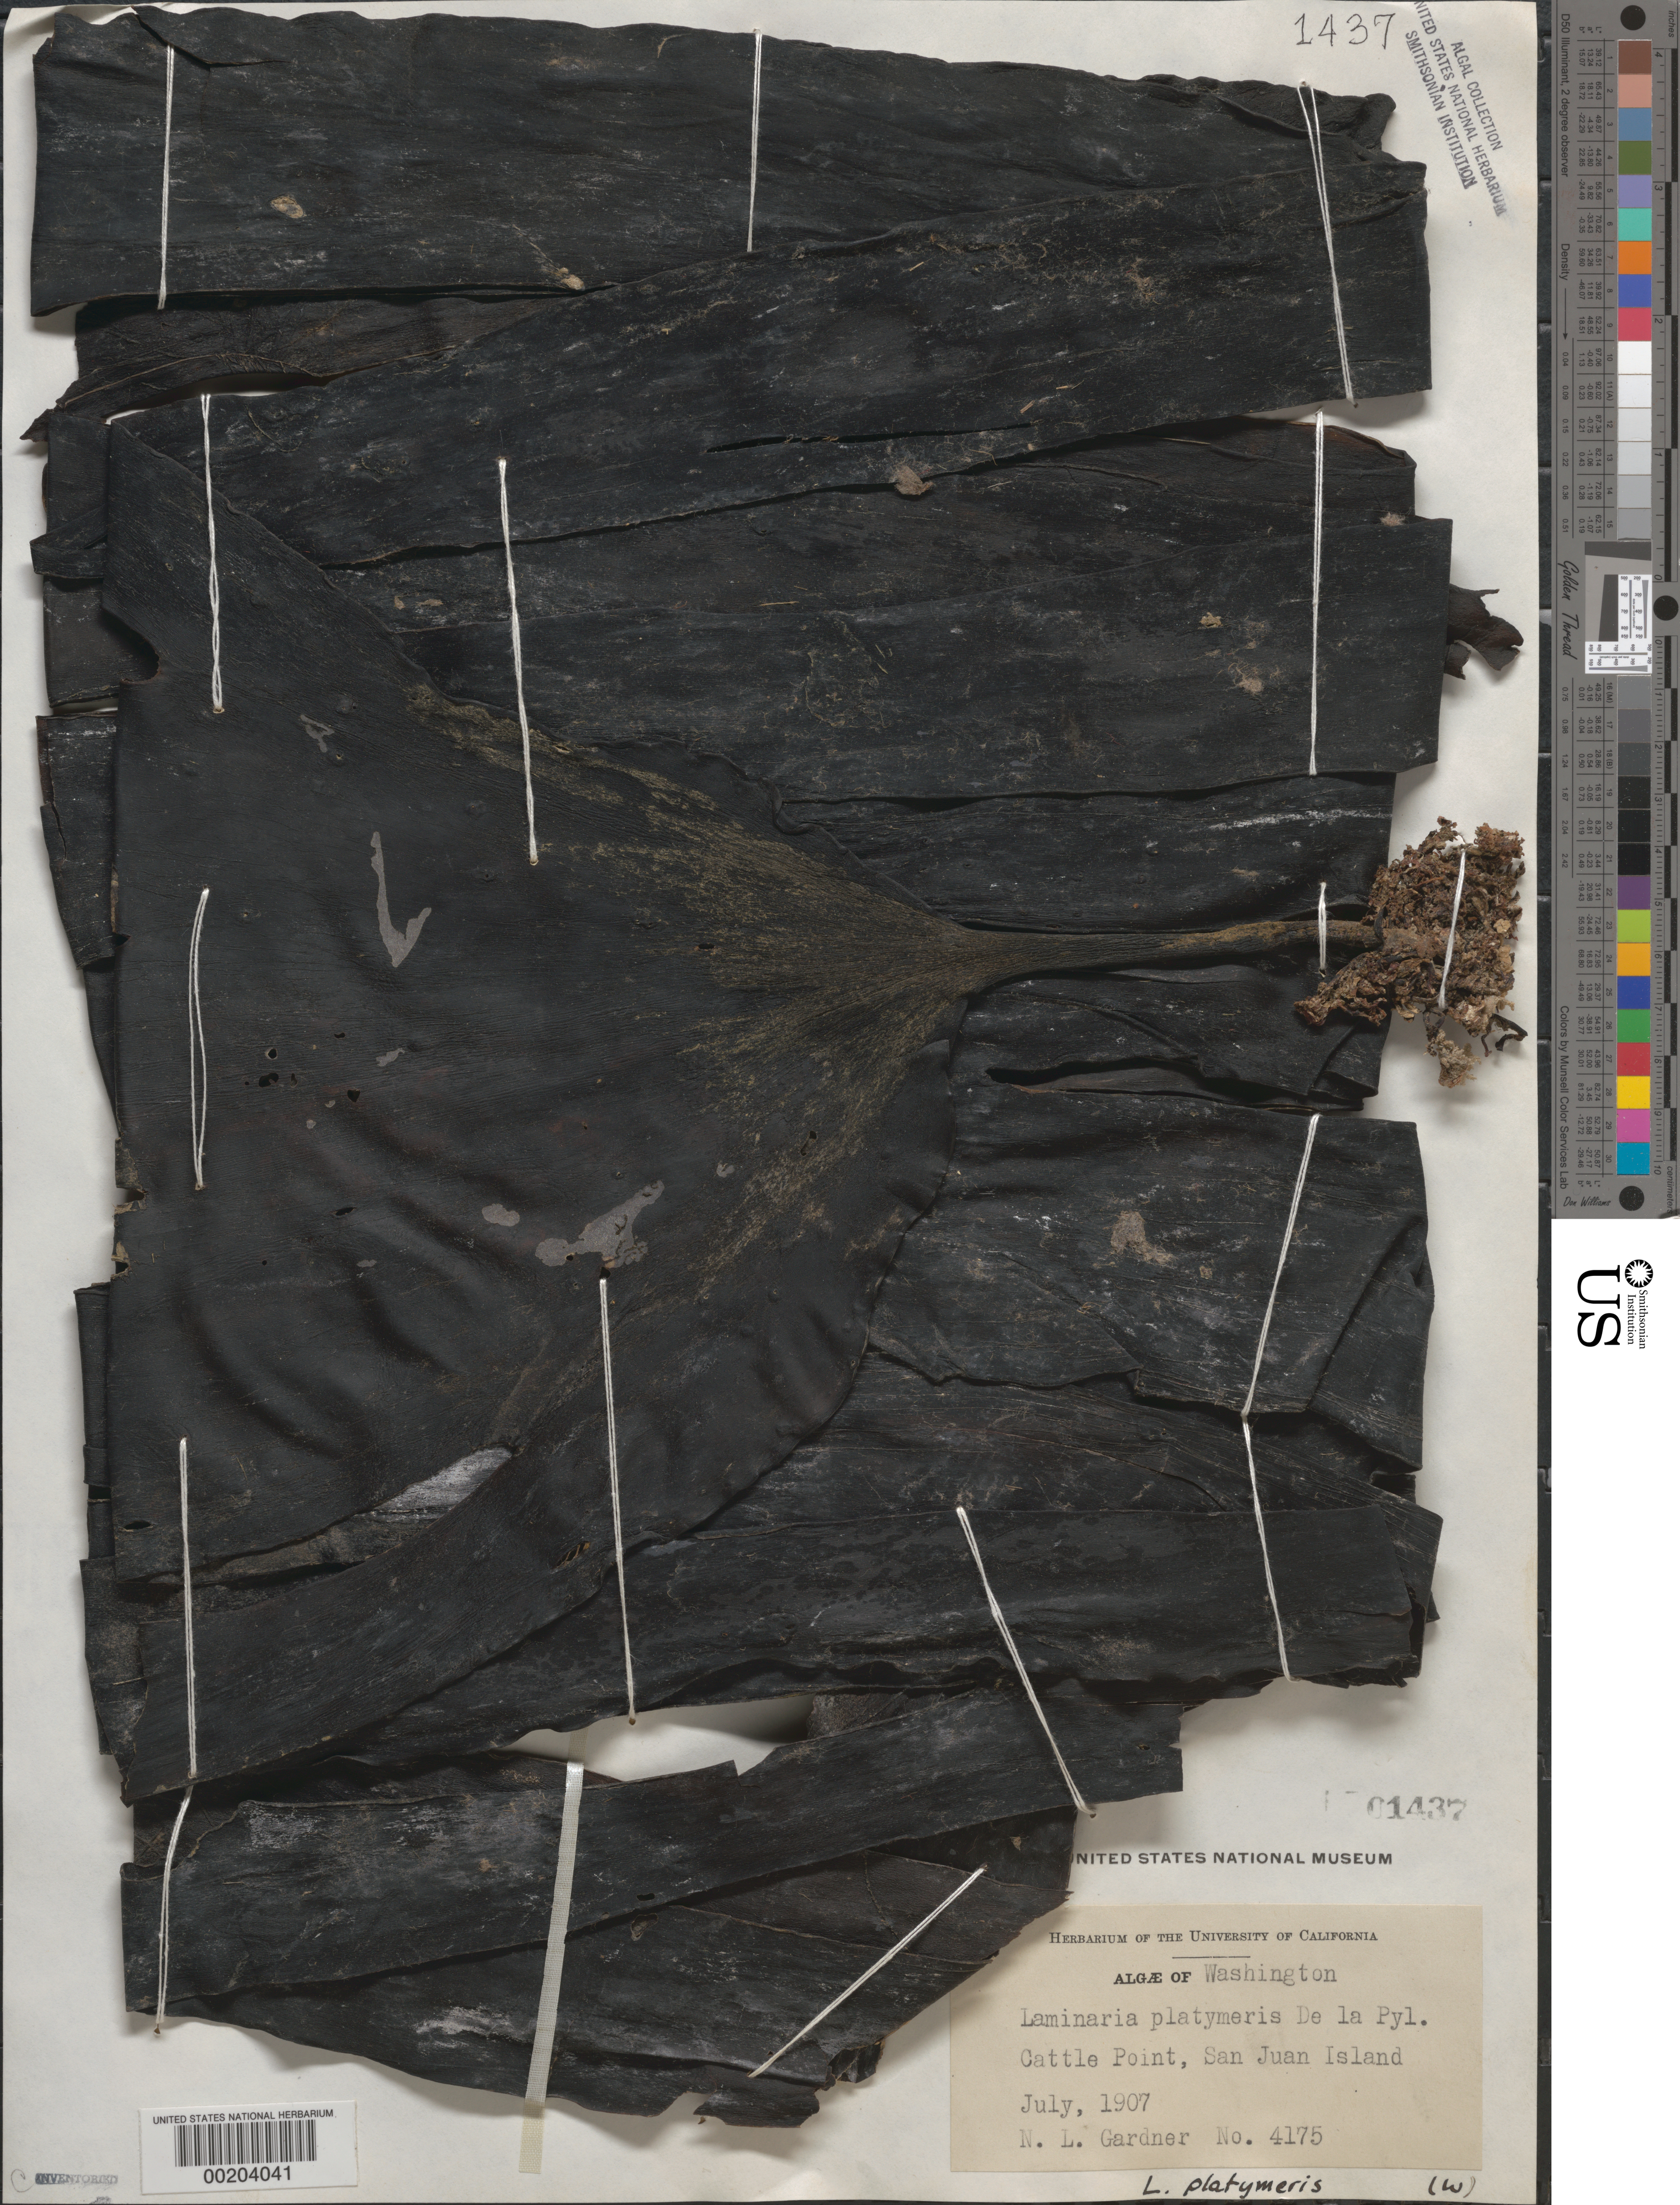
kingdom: Chromista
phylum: Ochrophyta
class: Phaeophyceae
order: Laminariales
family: Laminariaceae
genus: Laminaria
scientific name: Laminaria platymeris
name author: Bach. Pyl.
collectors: N. Gardner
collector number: NLG 4175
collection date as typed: Jul 1907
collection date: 1907-07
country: United States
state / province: Washington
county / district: San Juan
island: San Juan Island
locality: Cattle Point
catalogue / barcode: US 1437